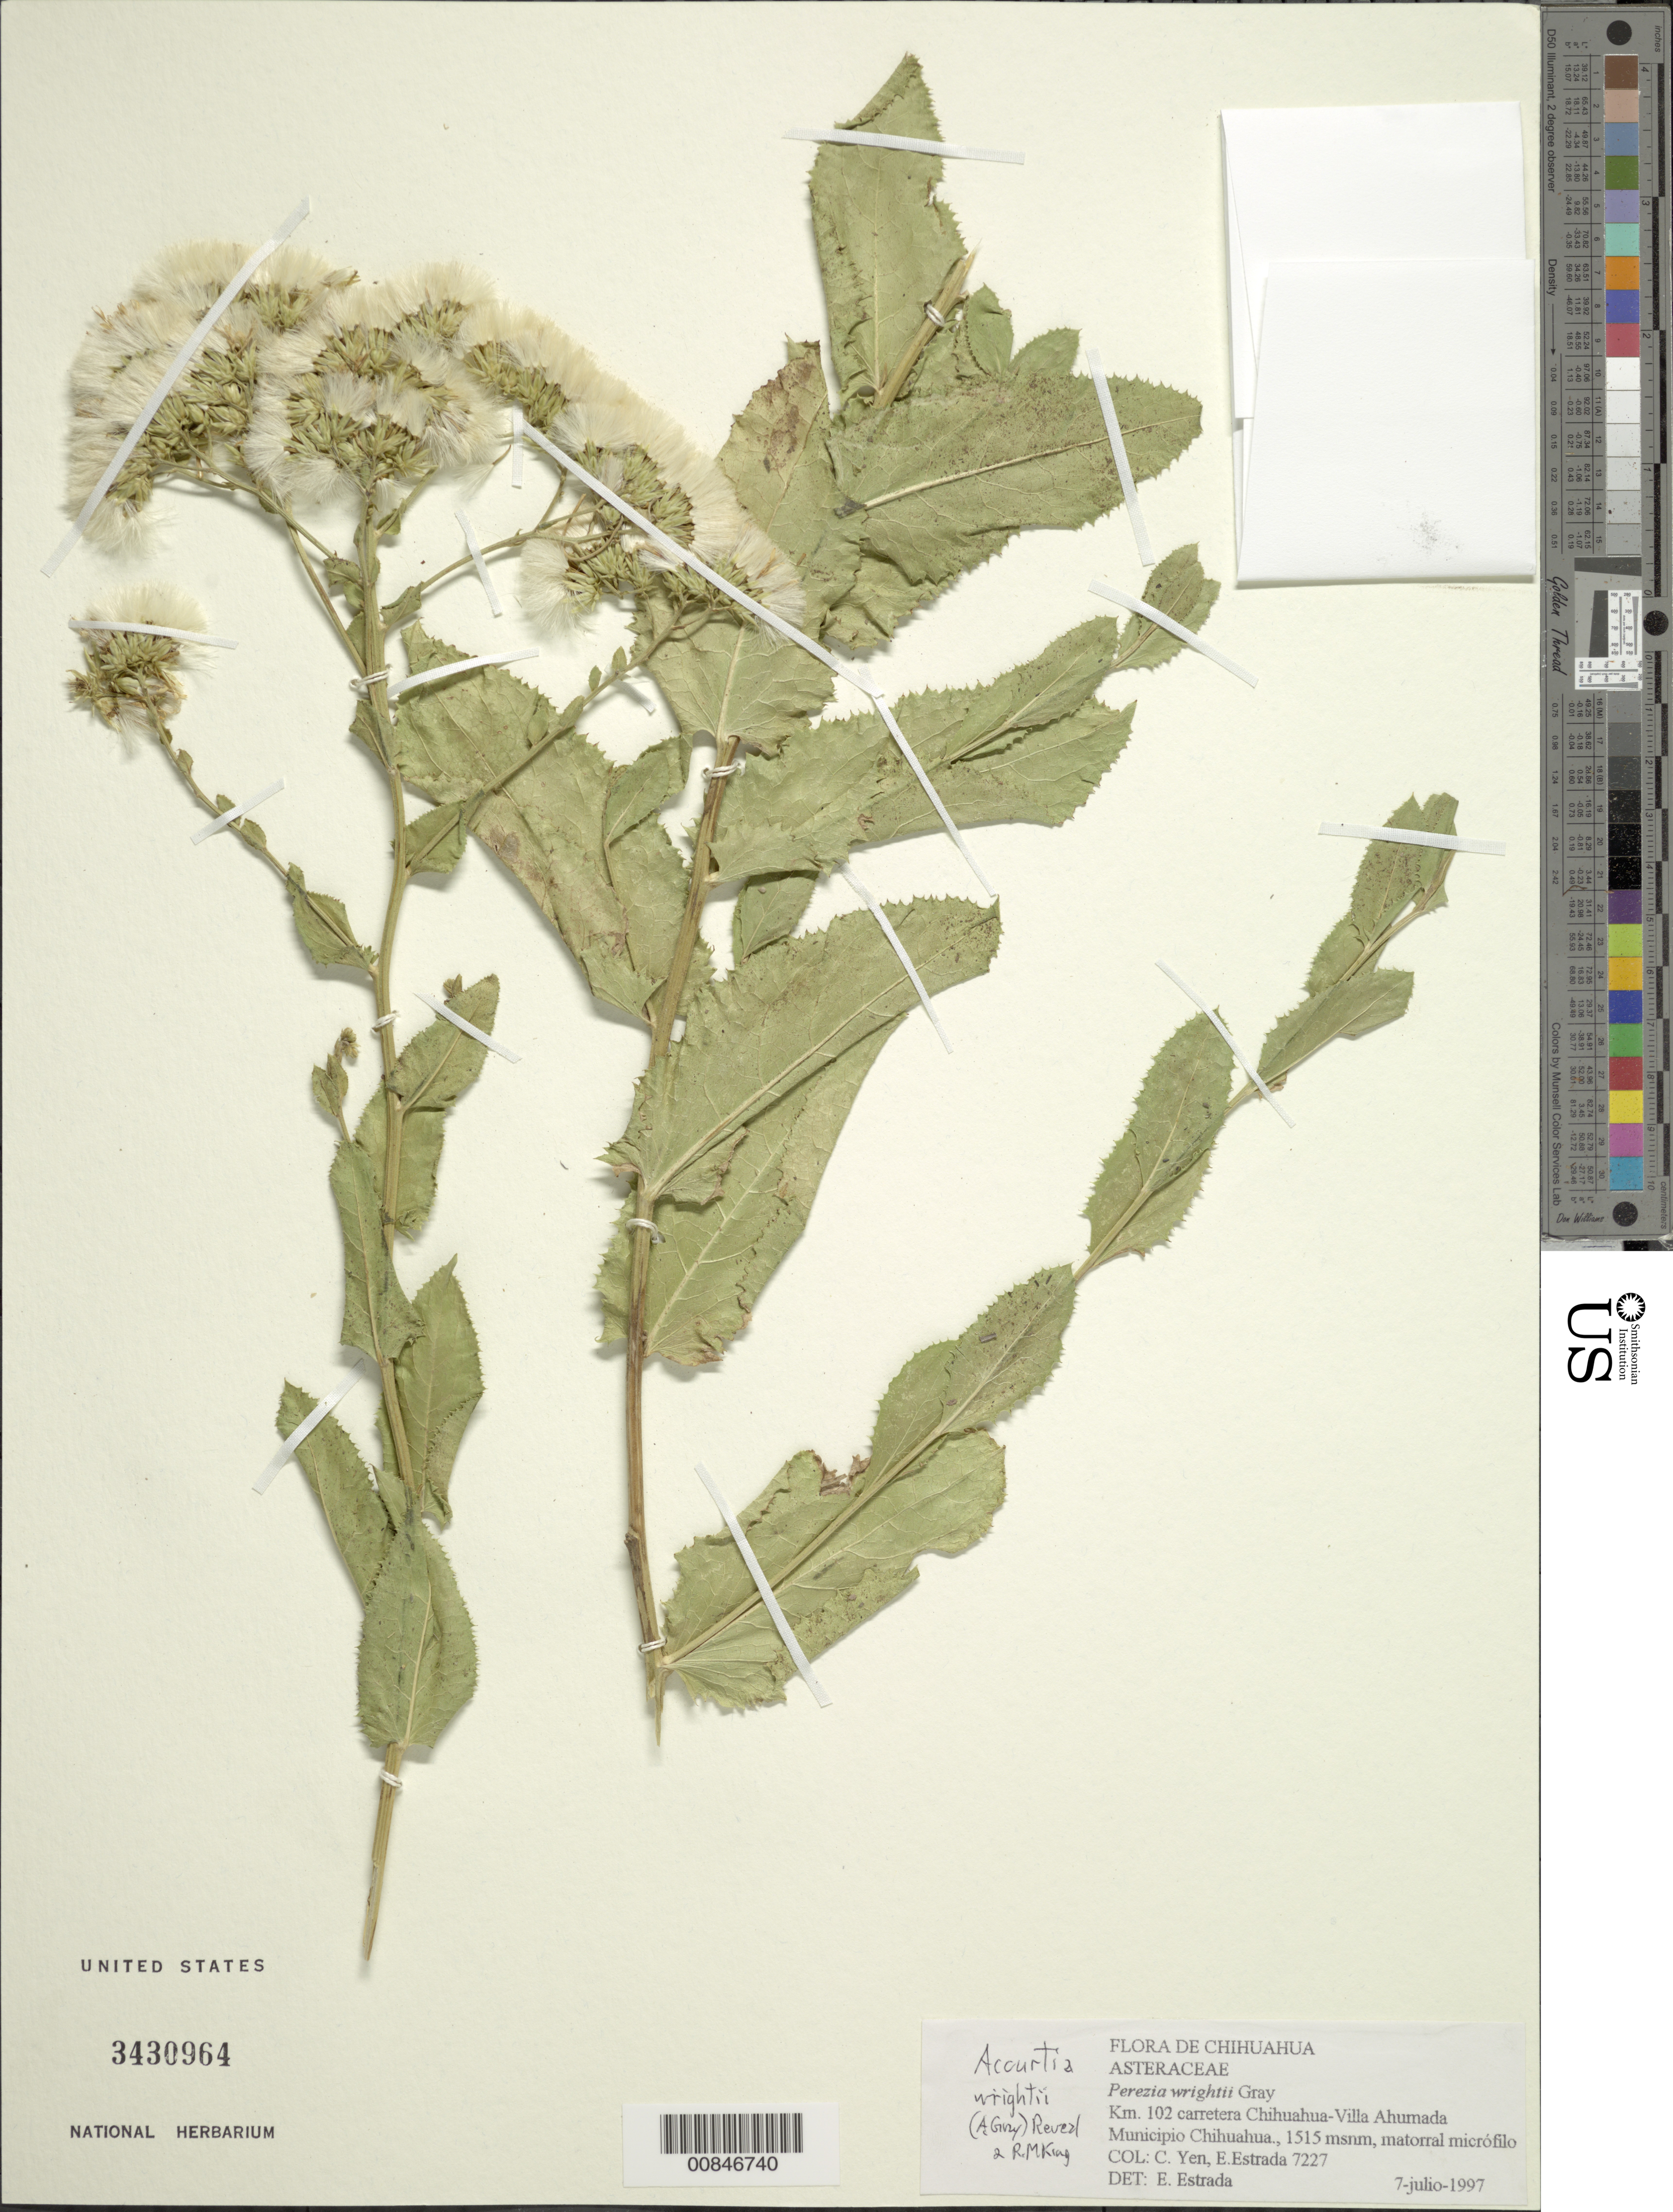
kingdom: Plantae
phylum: Tracheophyta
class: Magnoliopsida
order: Asterales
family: Asteraceae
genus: Acourtia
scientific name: Acourtia wrightii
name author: (A. Gray) Reveal & R.M. King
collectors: Y. C. Yang & E. Estrada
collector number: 7227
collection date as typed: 07 Jul 1997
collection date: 1997-07-07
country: Mexico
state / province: Chihuahua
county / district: Chihuahua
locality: Km. 102 carretera Chihuahua - Villa Ahumada.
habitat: Matorral micrófilo.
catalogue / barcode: US 3430964